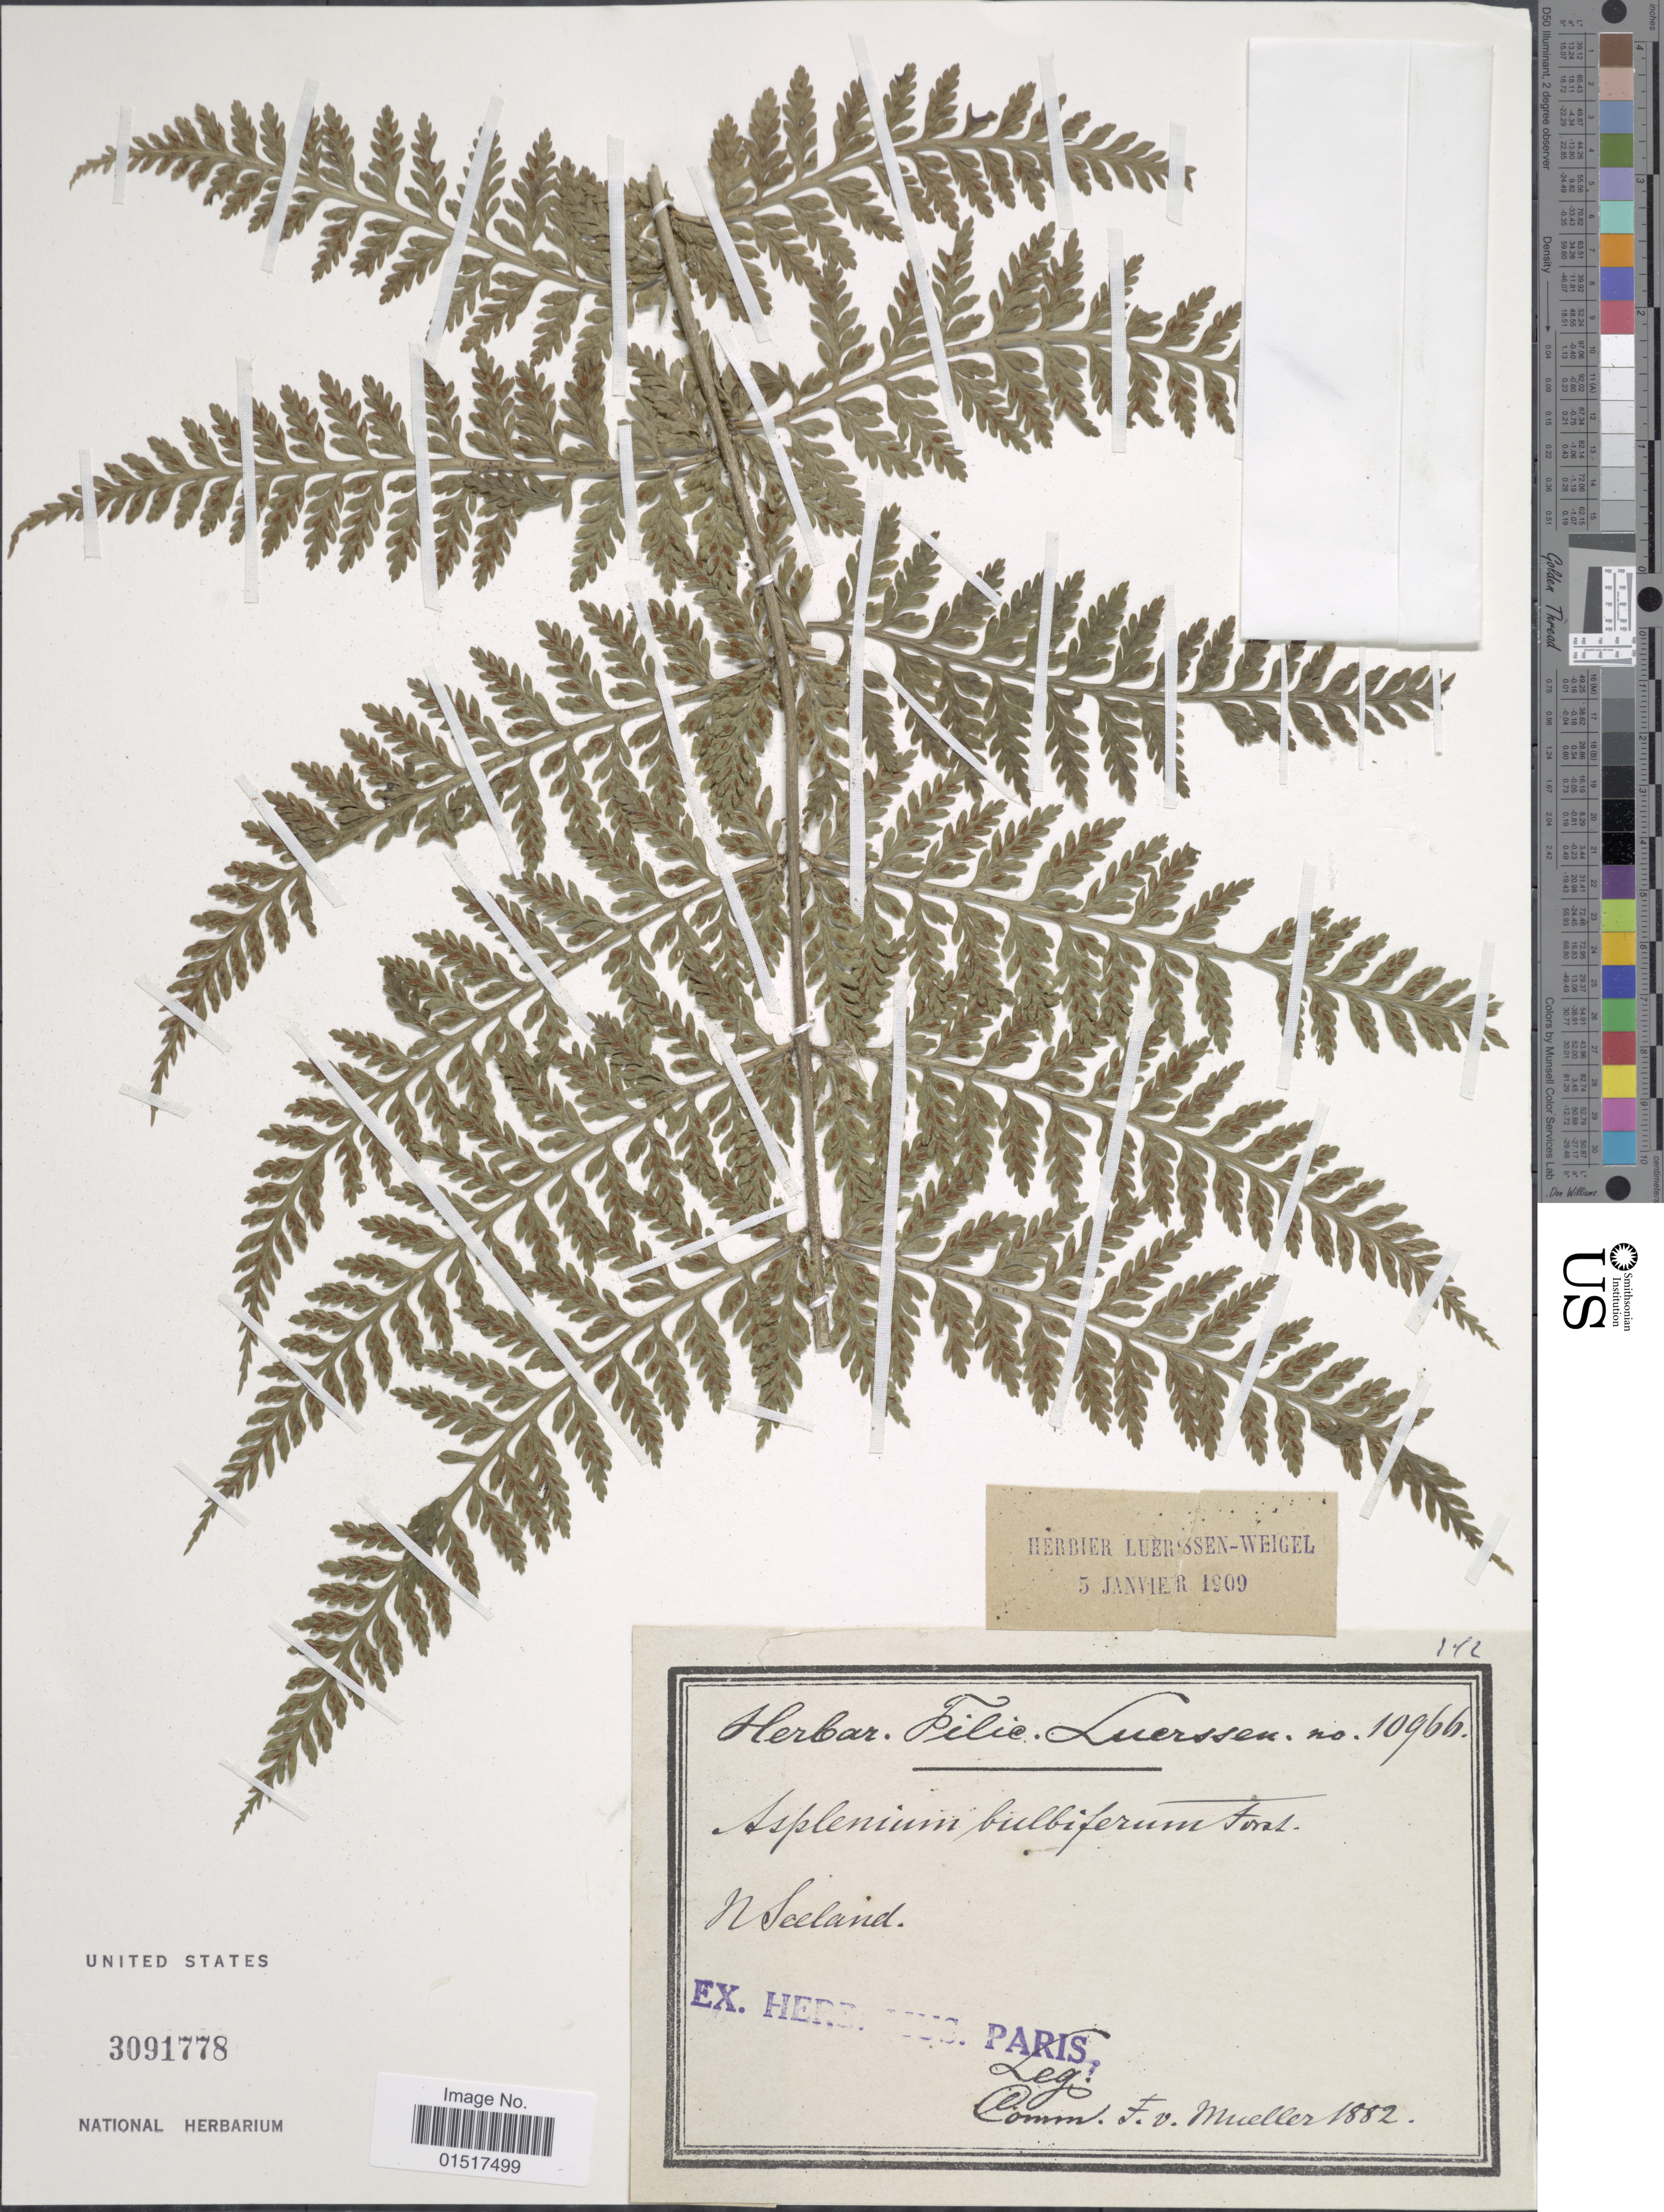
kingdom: Plantae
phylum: Tracheophyta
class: Polypodiopsida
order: Polypodiales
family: Aspleniaceae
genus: Asplenium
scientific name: Asplenium bulbiferum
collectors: ex herb. Paris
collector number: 10966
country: New Zealand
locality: N Seeland.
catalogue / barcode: US 3091778